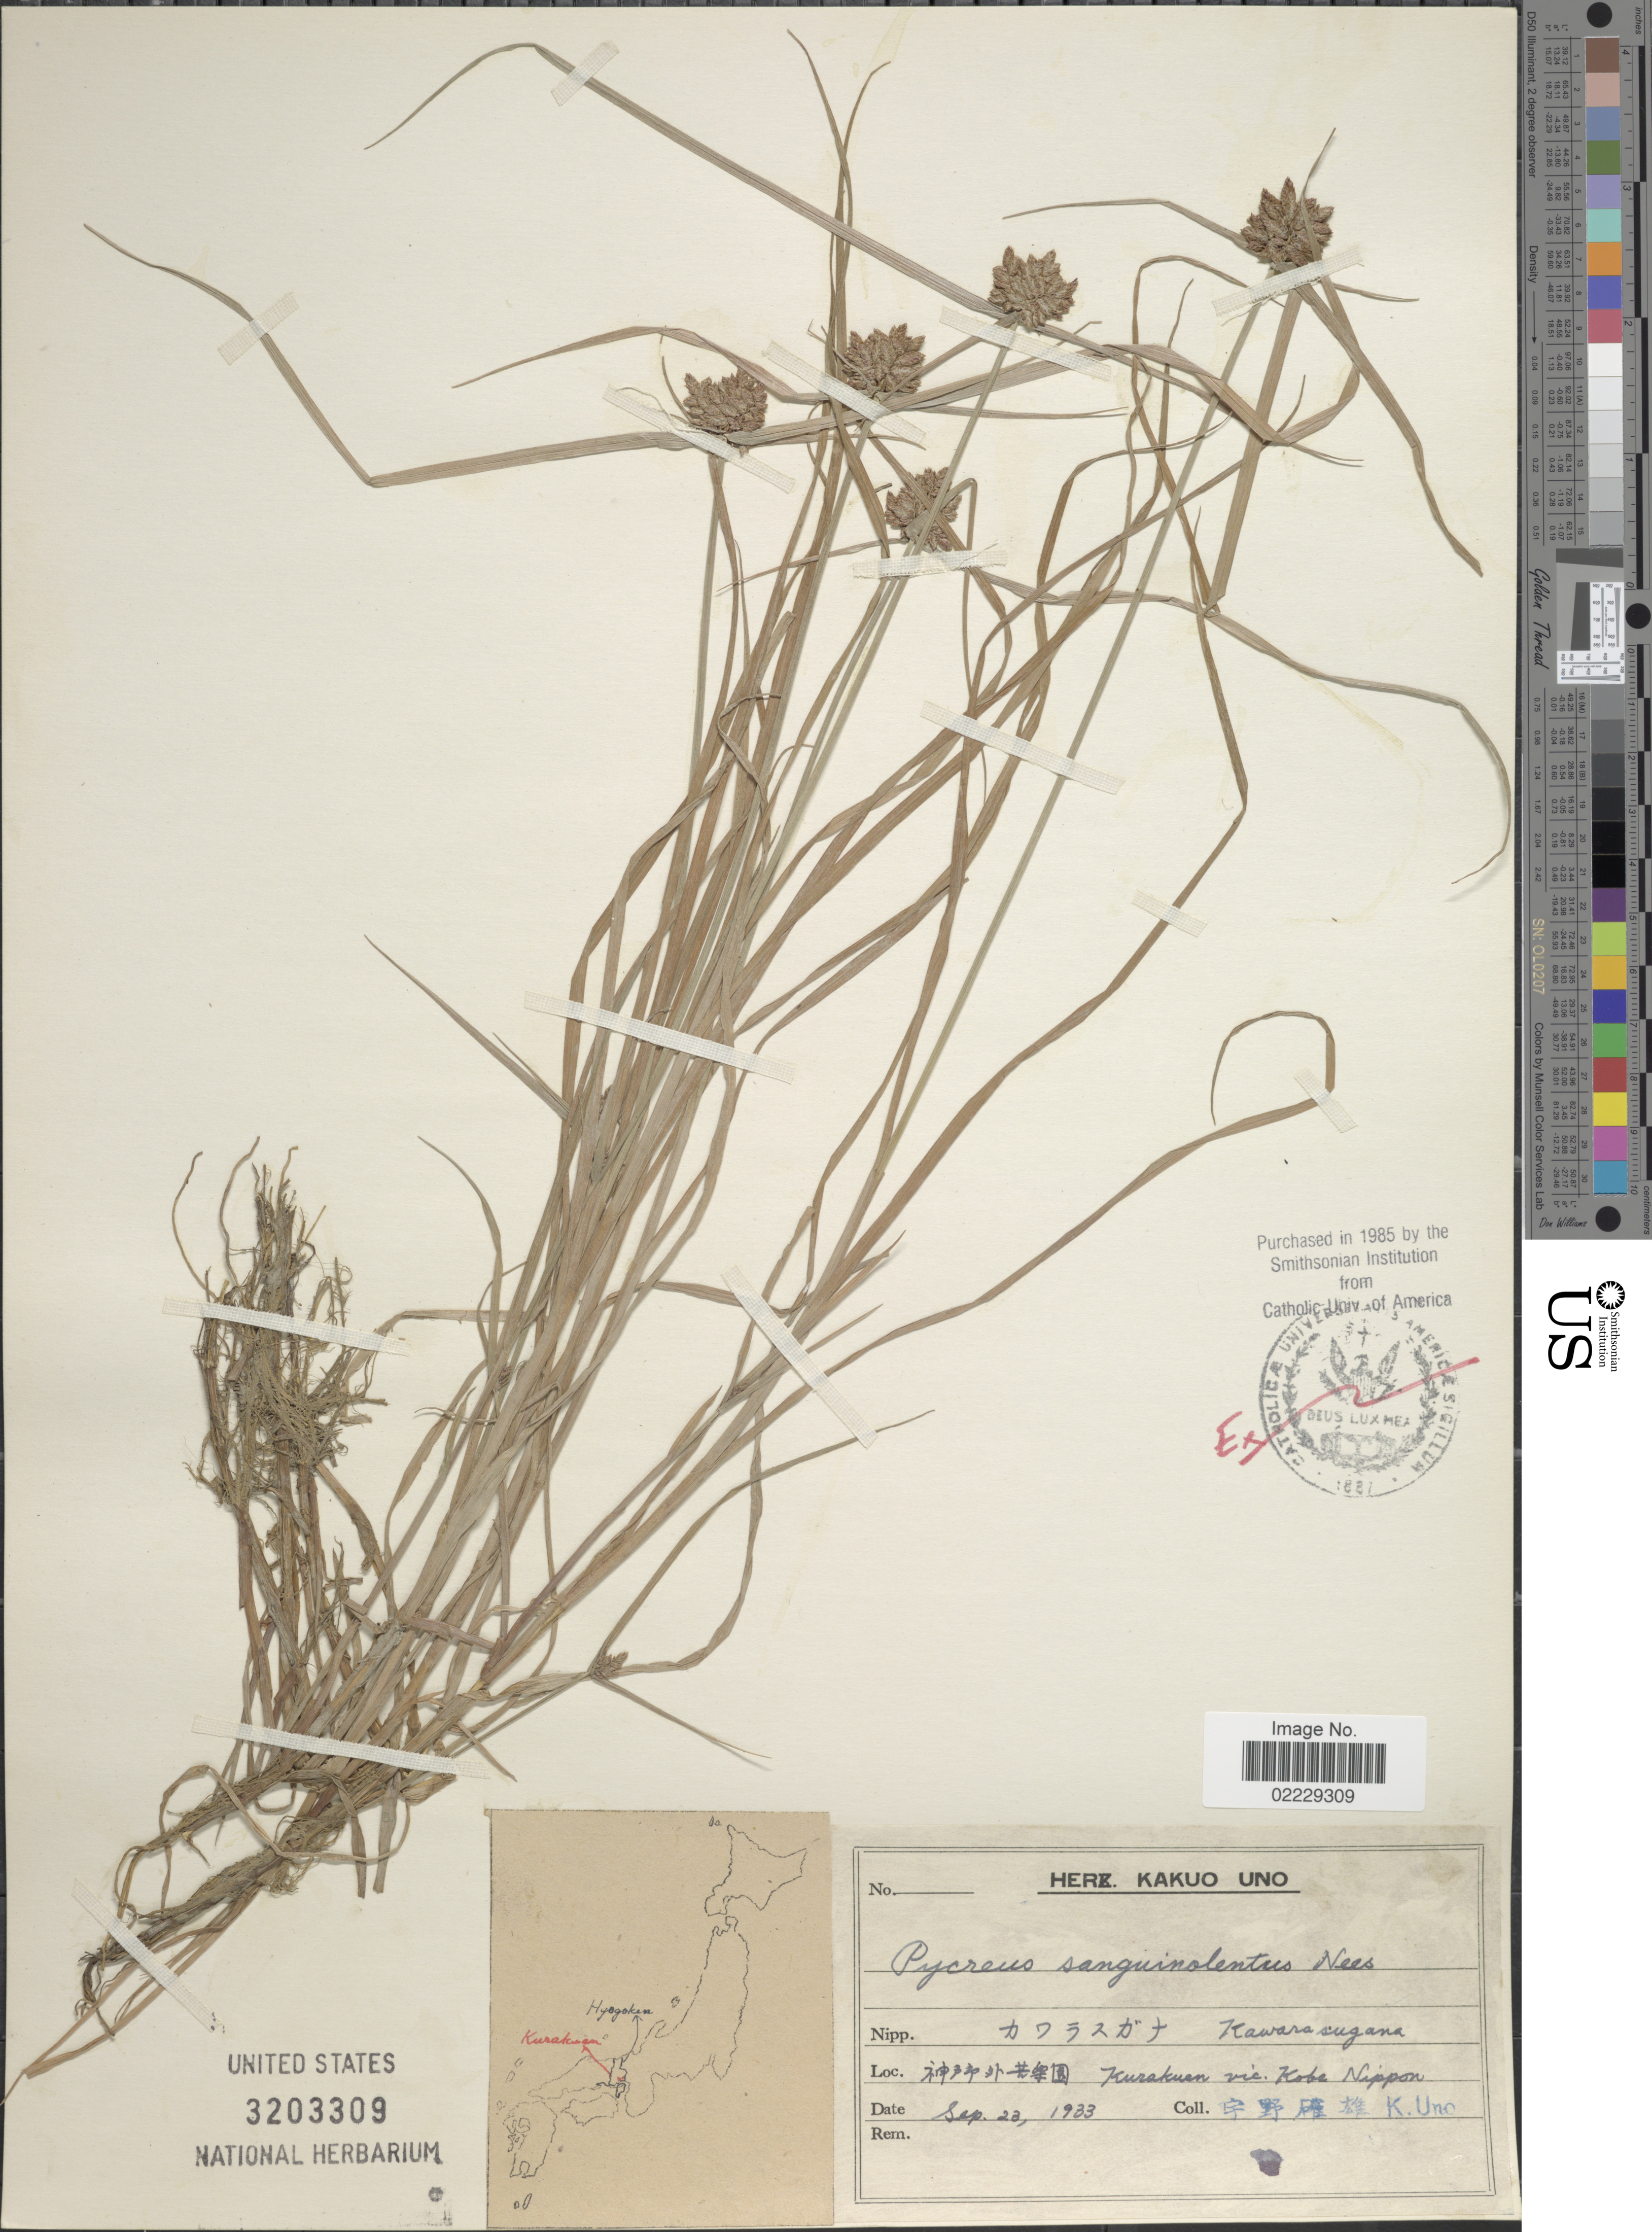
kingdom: Plantae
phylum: Tracheophyta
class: Liliopsida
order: Poales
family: Cyperaceae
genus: Cyperus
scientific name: Cyperus sanguinolentus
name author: Vahl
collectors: K. Uno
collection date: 1933-09-23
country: Japan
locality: Kurakuen vic. Kobe, Nippon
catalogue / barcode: US 3203309